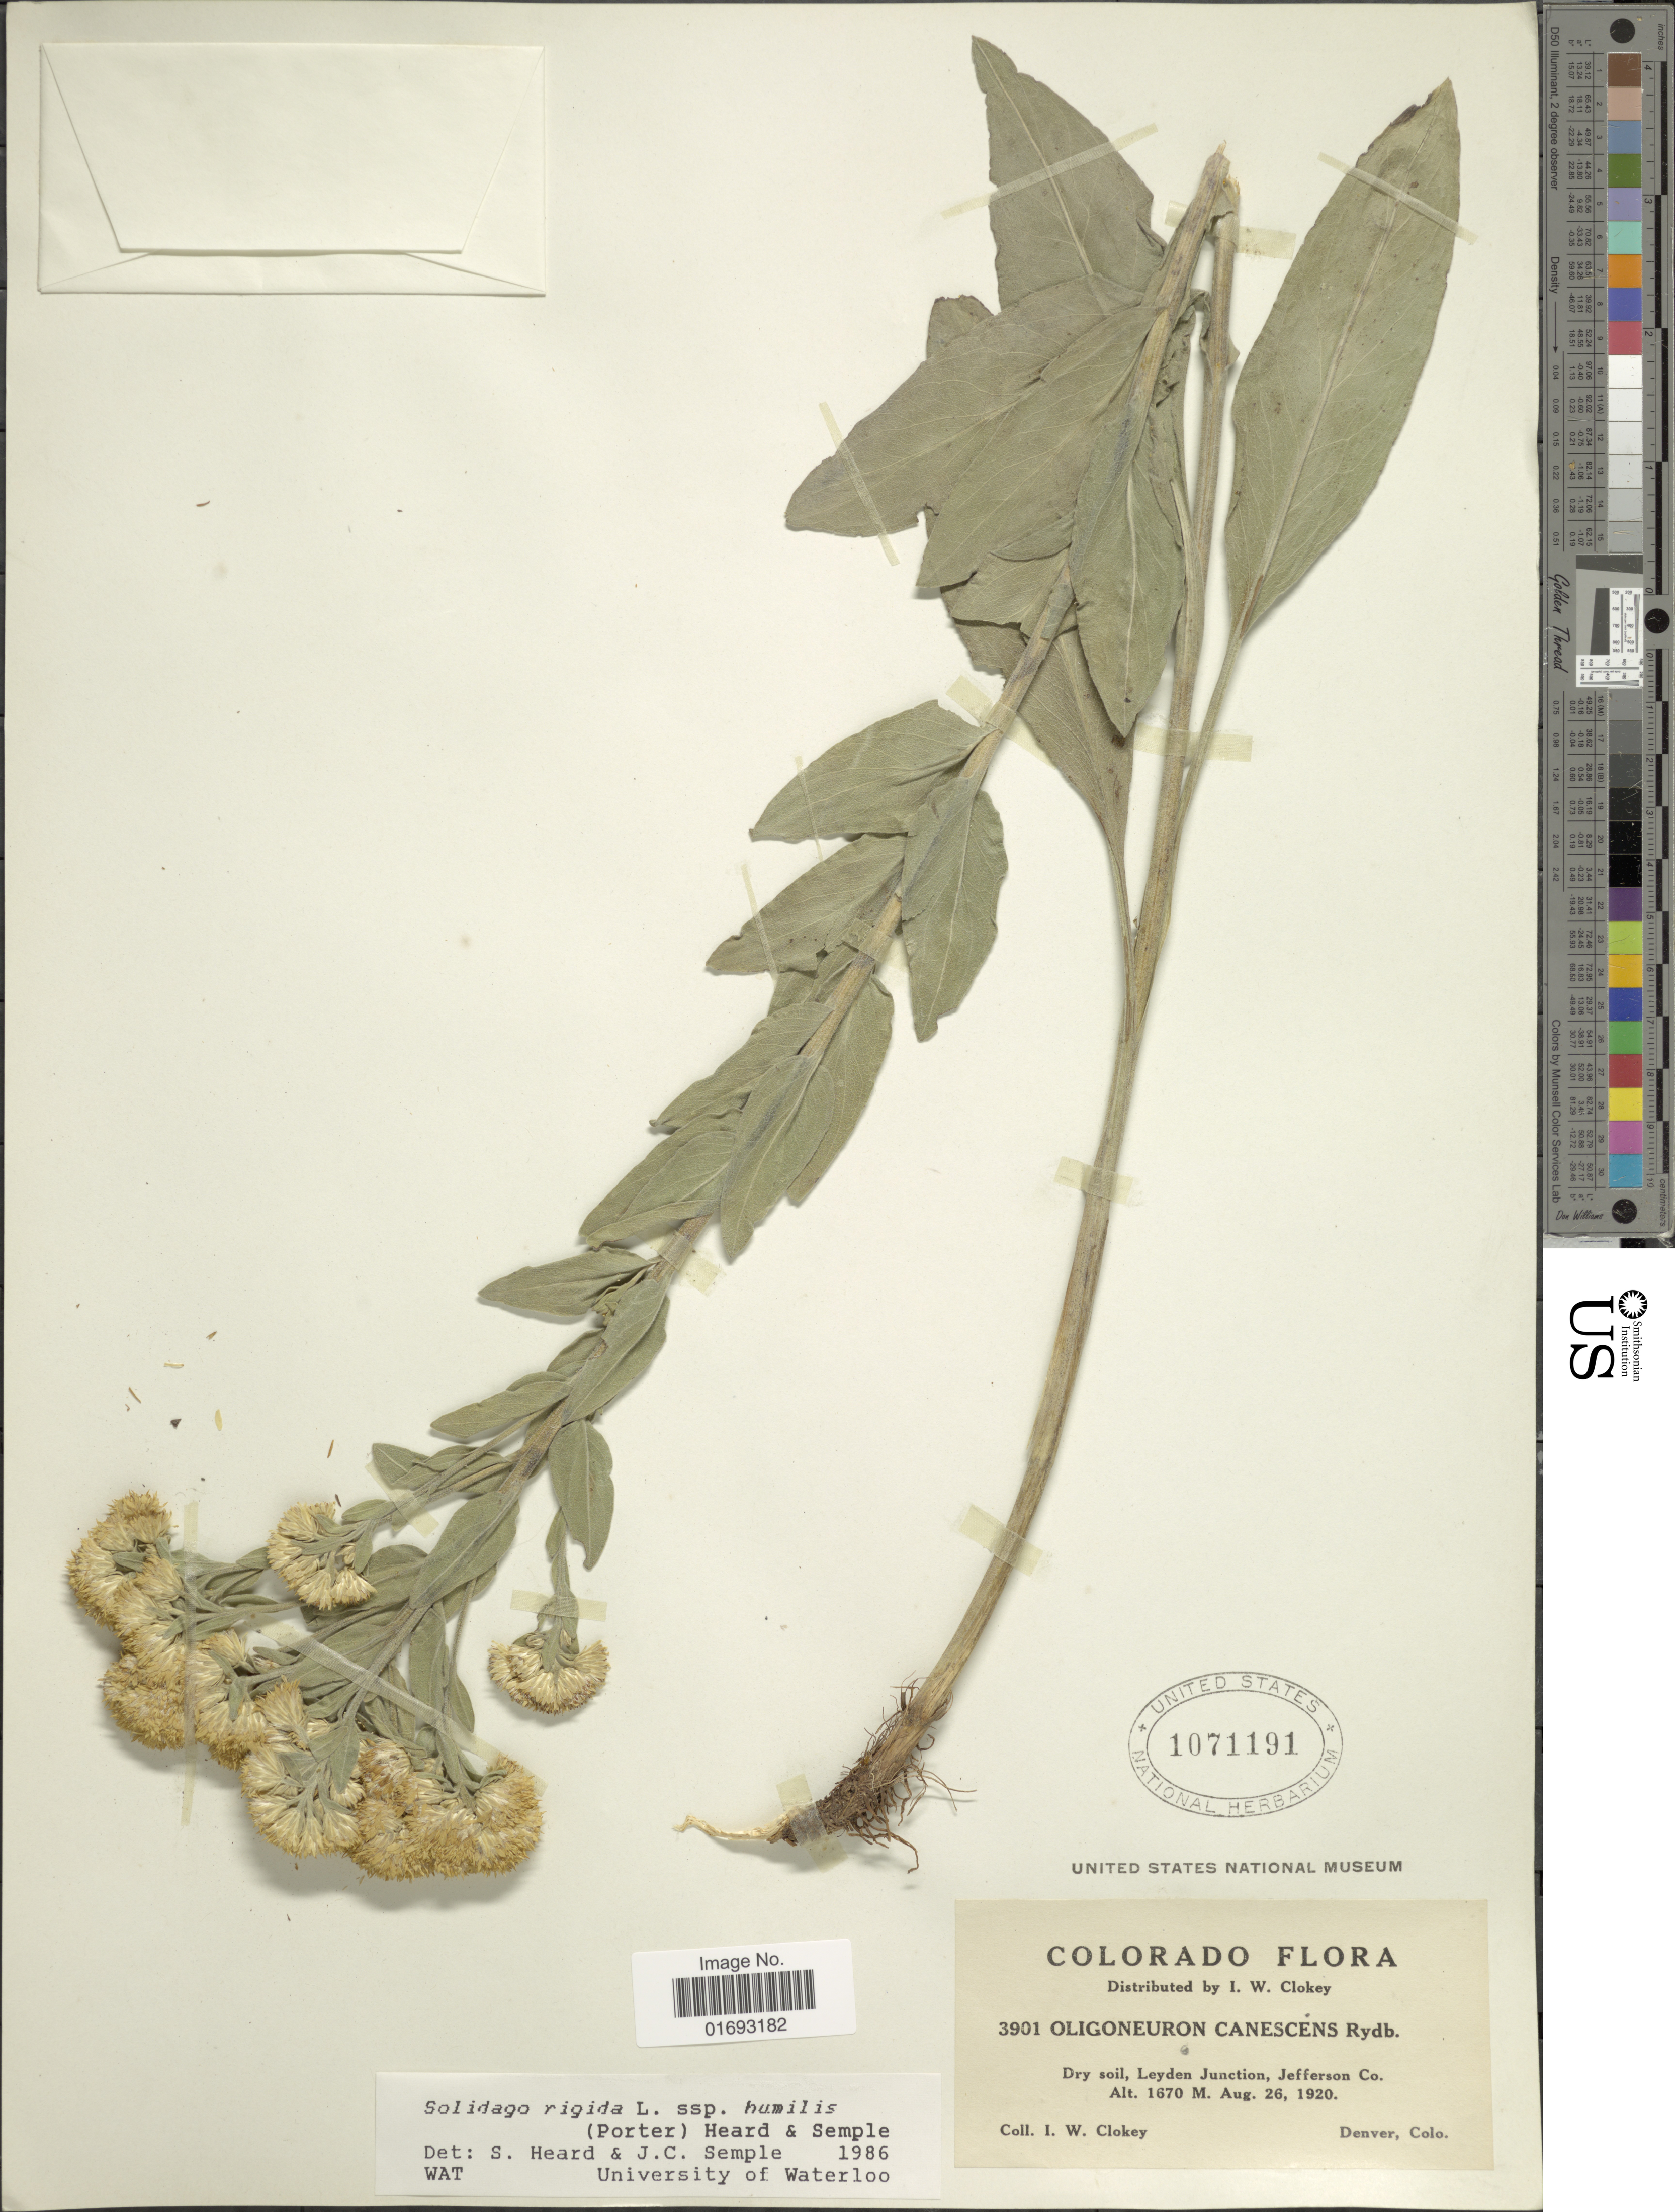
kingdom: Plantae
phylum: Tracheophyta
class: Magnoliopsida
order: Asterales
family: Asteraceae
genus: Oligoneuron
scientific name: Oligoneuron rigidum var. humile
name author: (Porter) G.L. Nesom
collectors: I. W. Clokey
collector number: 3901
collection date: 1920-08-26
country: United States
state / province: Colorado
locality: Dry soil, Leyden Junction, Jefferson Co. Denver.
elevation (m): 1670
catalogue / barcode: US 1071191